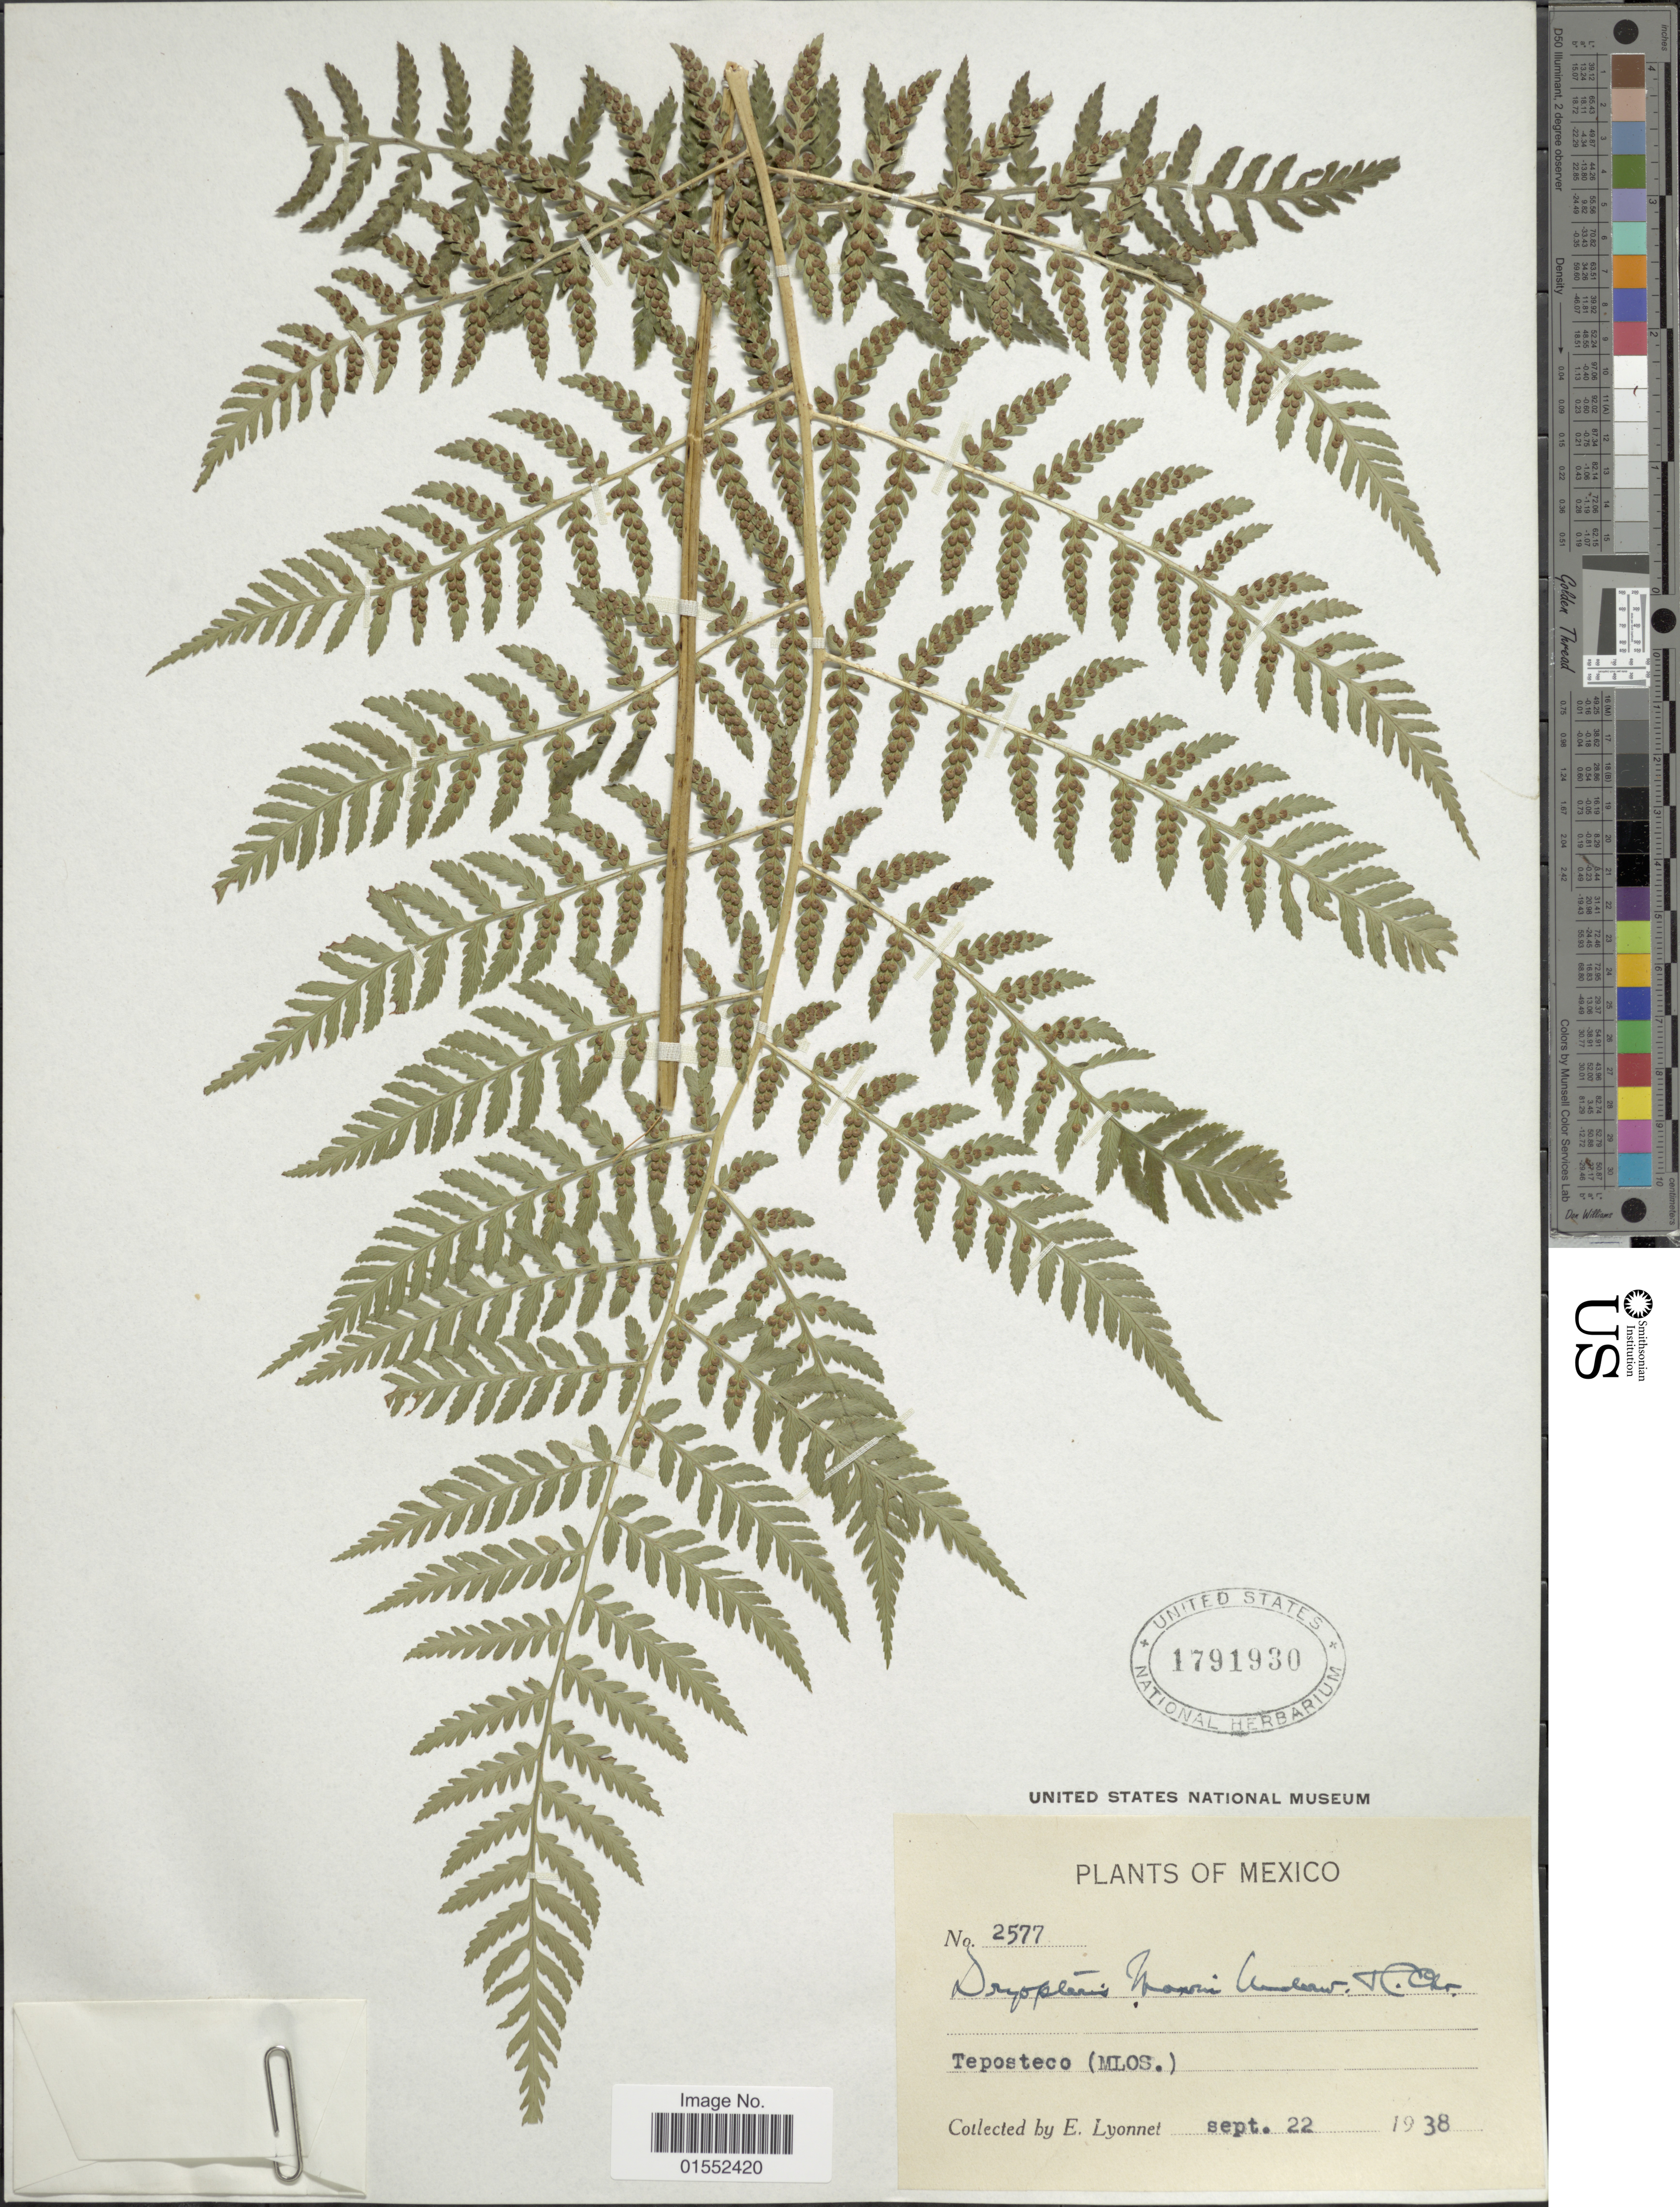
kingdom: Plantae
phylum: Tracheophyta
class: Polypodiopsida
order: Polypodiales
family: Dryopteridaceae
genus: Dryopteris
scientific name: Dryopteris maxonii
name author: Underw. & C. Chr.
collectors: E. Lyonnet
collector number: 2577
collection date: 1938-09-22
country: Mexico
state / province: Morelos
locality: Mexico. teposteco (Mlos.)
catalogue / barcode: US 1791930